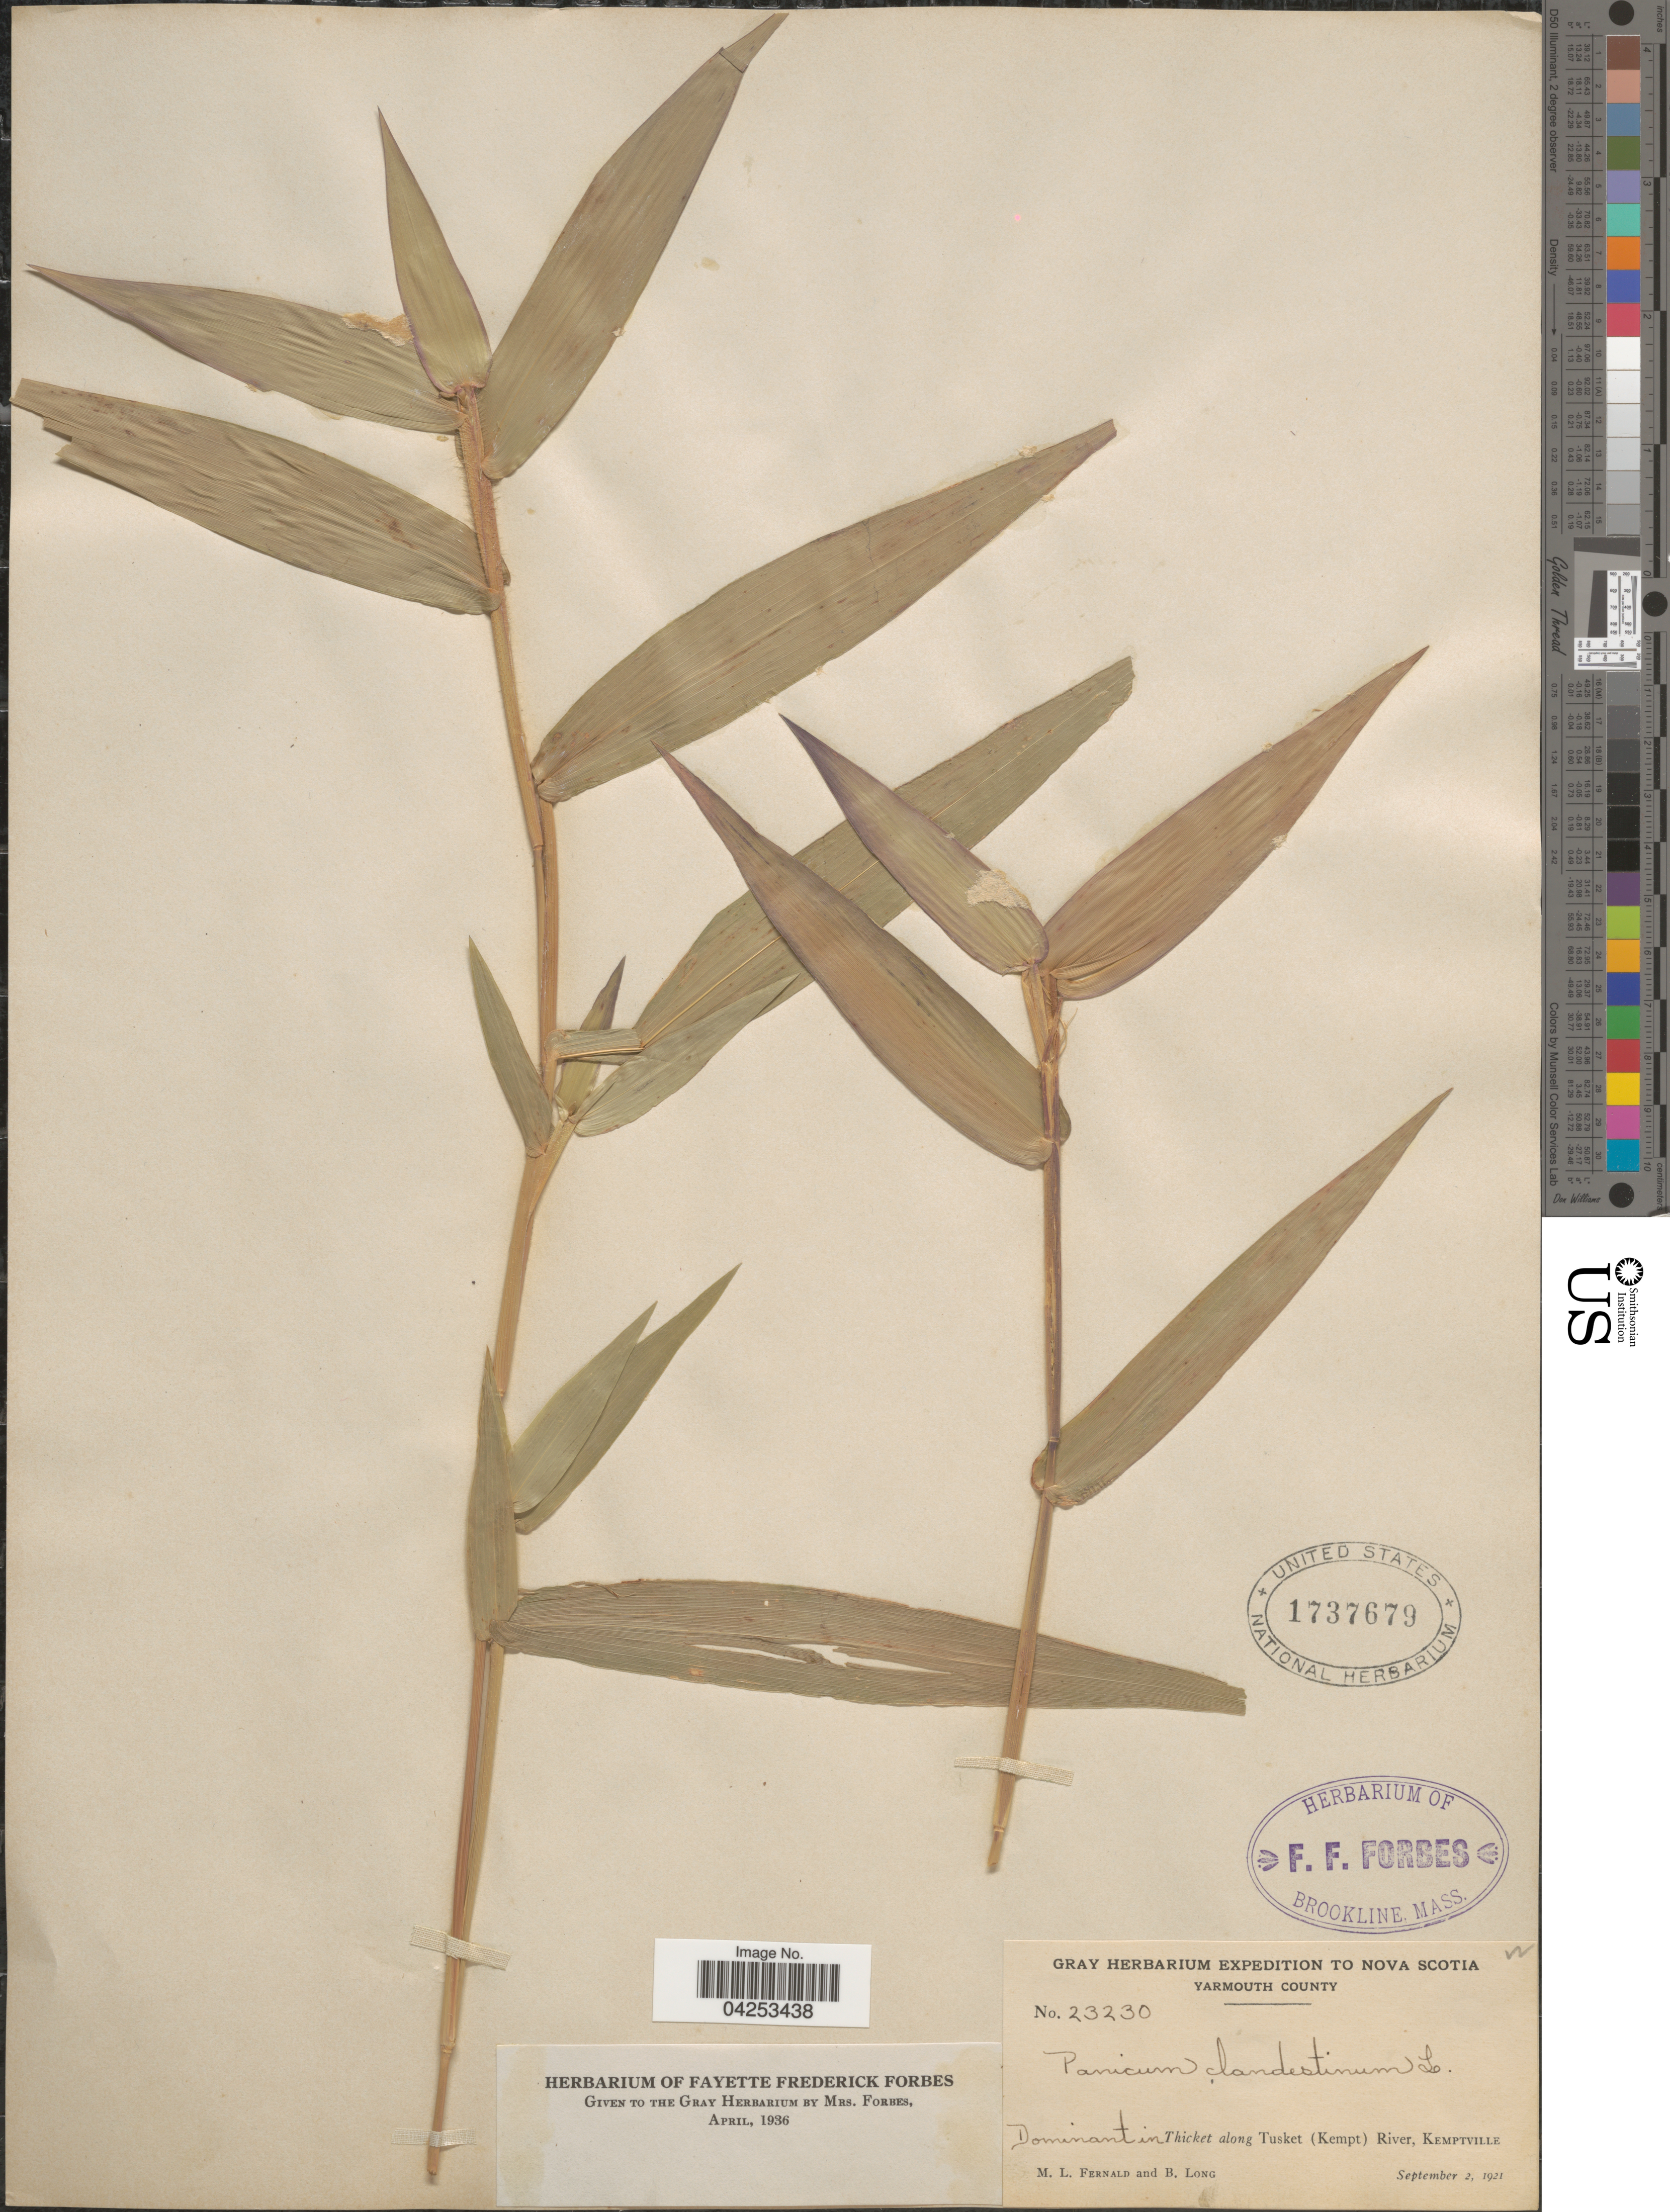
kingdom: Plantae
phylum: Tracheophyta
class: Liliopsida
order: Poales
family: Poaceae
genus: Dichanthelium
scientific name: Dichanthelium clandestinum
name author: (L.) Gould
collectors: M. L. Fernald & B. Long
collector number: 23230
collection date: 1921-09-02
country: Canada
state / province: Nova Scotia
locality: Gray Herbarium Expedition to Nova Scotia. Yarmouth County. Dominant in thicket along Tusket (Kempt) River, Kemptville.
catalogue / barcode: US 1737679